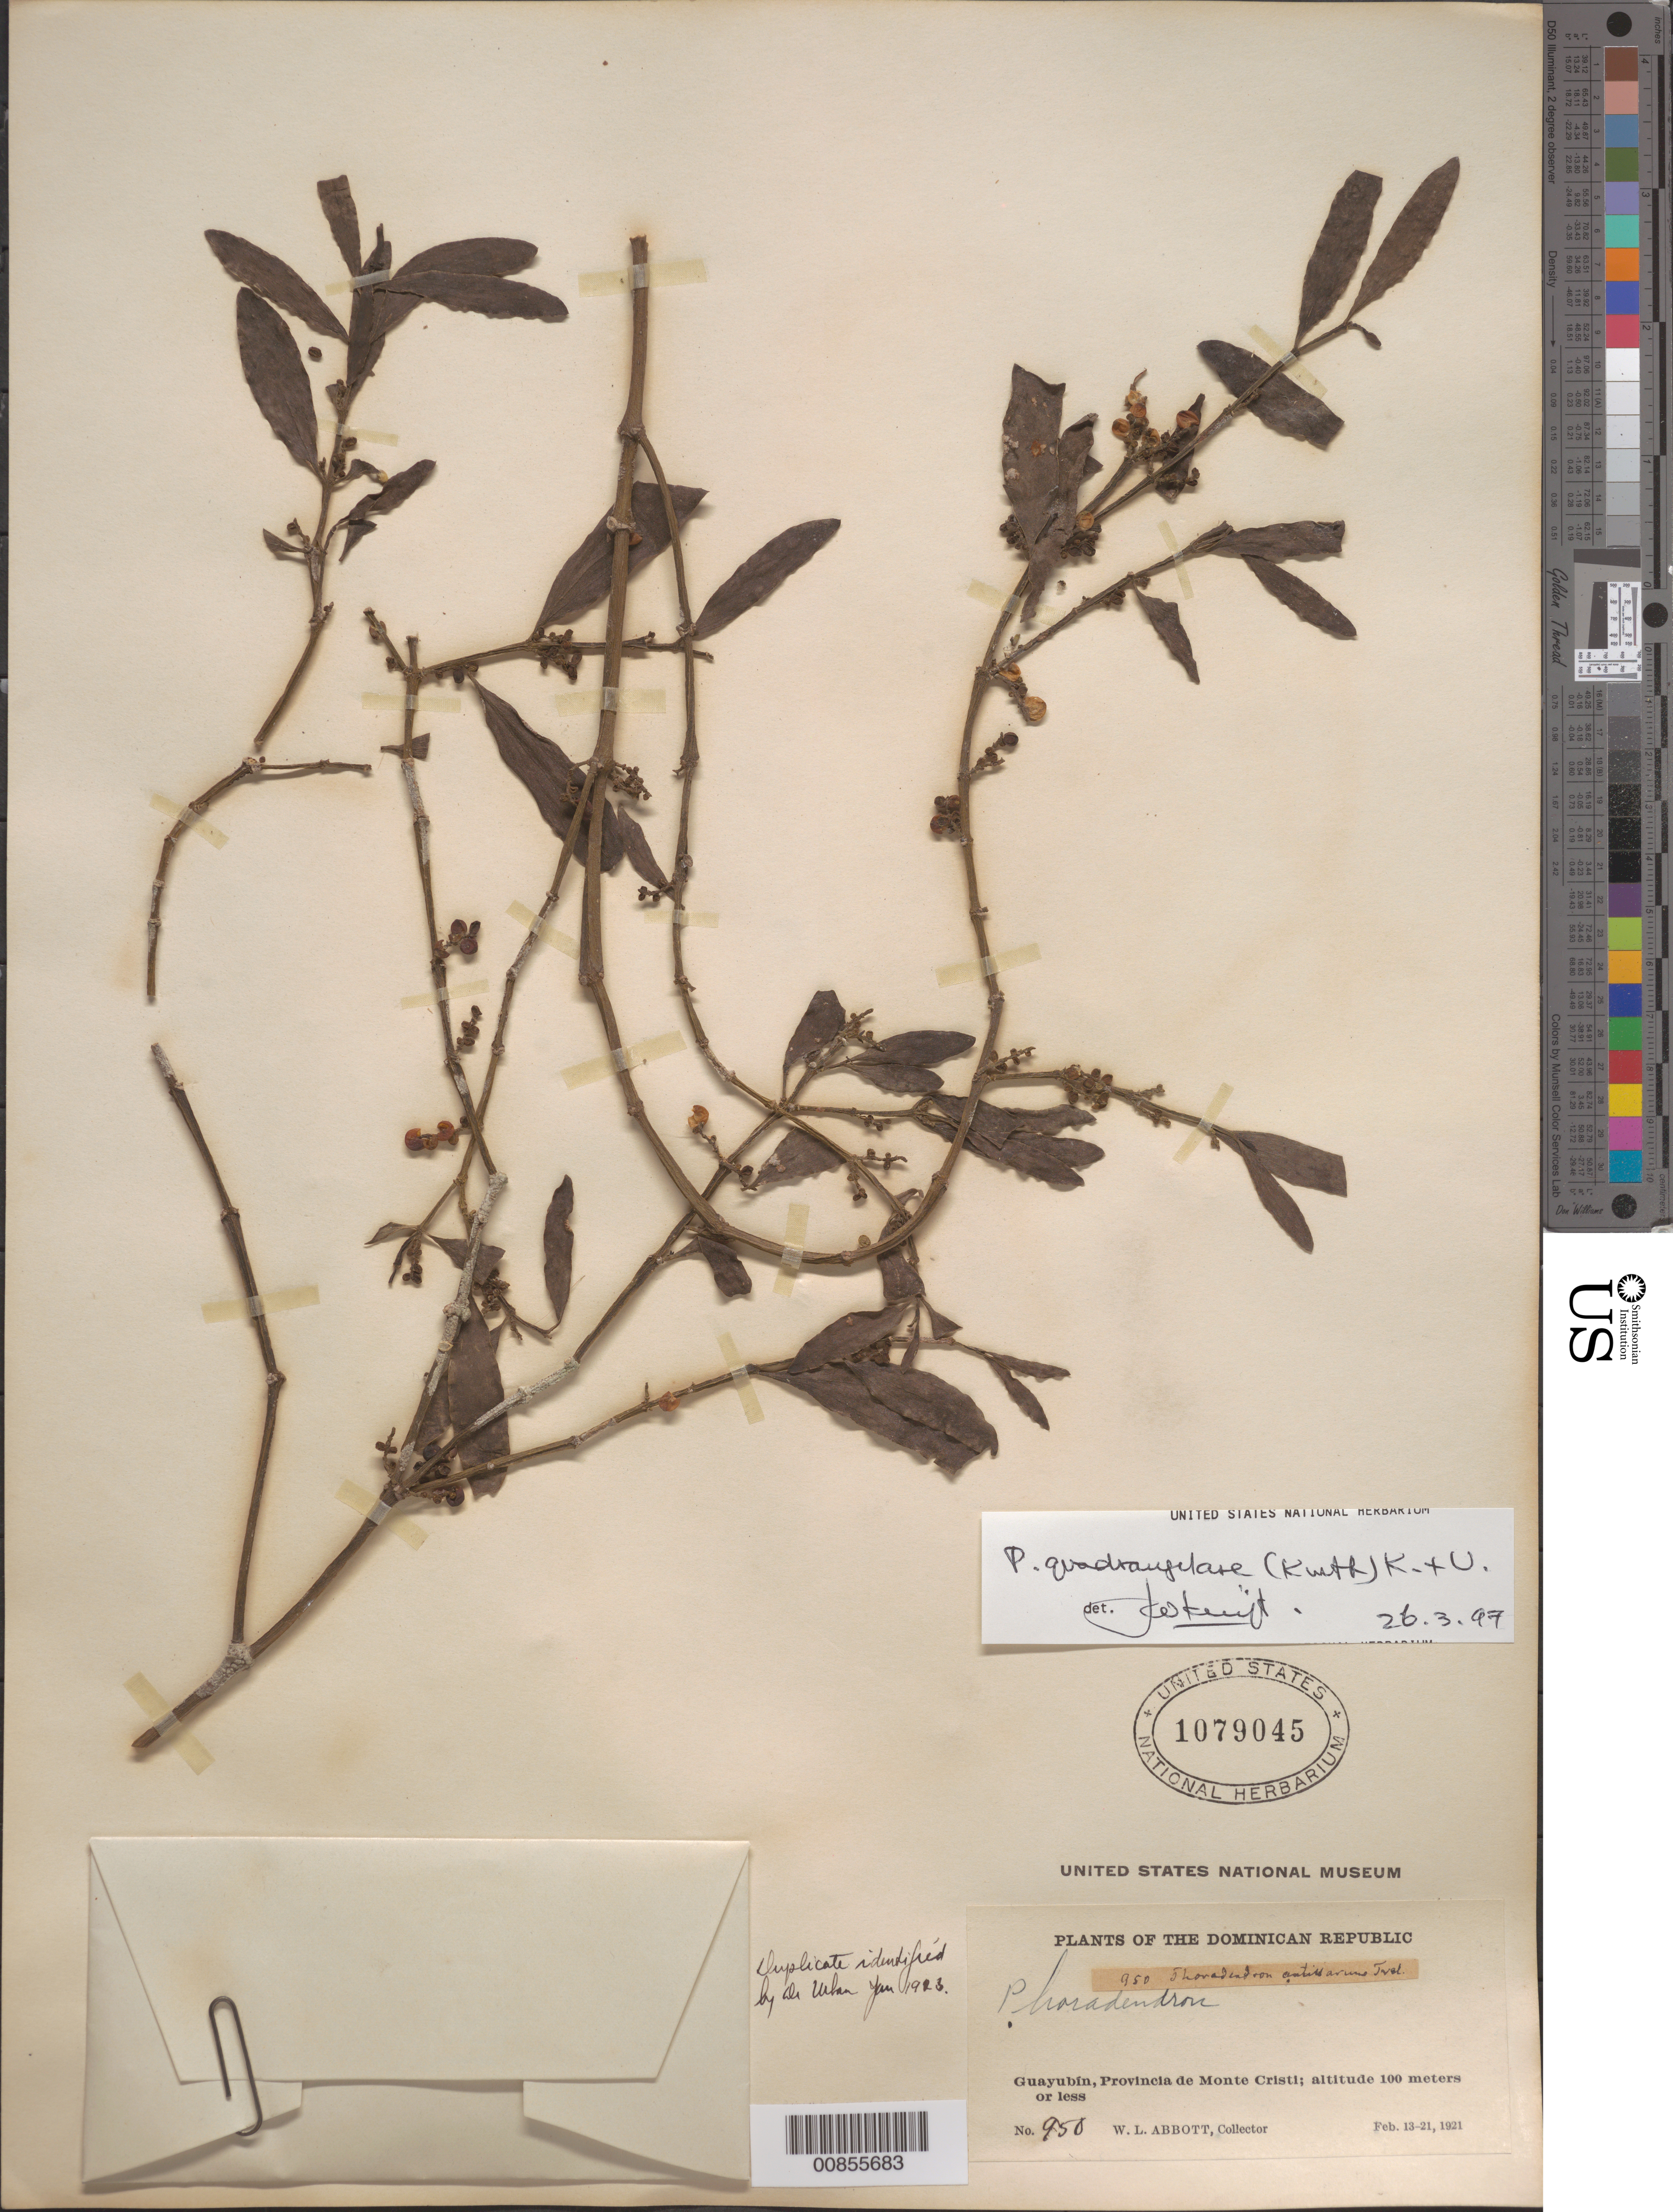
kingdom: Plantae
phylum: Tracheophyta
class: Magnoliopsida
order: Santalales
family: Viscaceae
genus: Phoradendron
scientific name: Phoradendron quadrangulare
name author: (Kunth) Griseb.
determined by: Kuijt, Job, (CANADA)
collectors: W. L. Abbott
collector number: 950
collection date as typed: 13 Feb 1921 to 21 Feb 1921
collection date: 1921-02-13/1921-02-21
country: Dominican Republic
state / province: Monte Cristi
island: Hispaniola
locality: Guayubín.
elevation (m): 100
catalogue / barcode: US 1079045